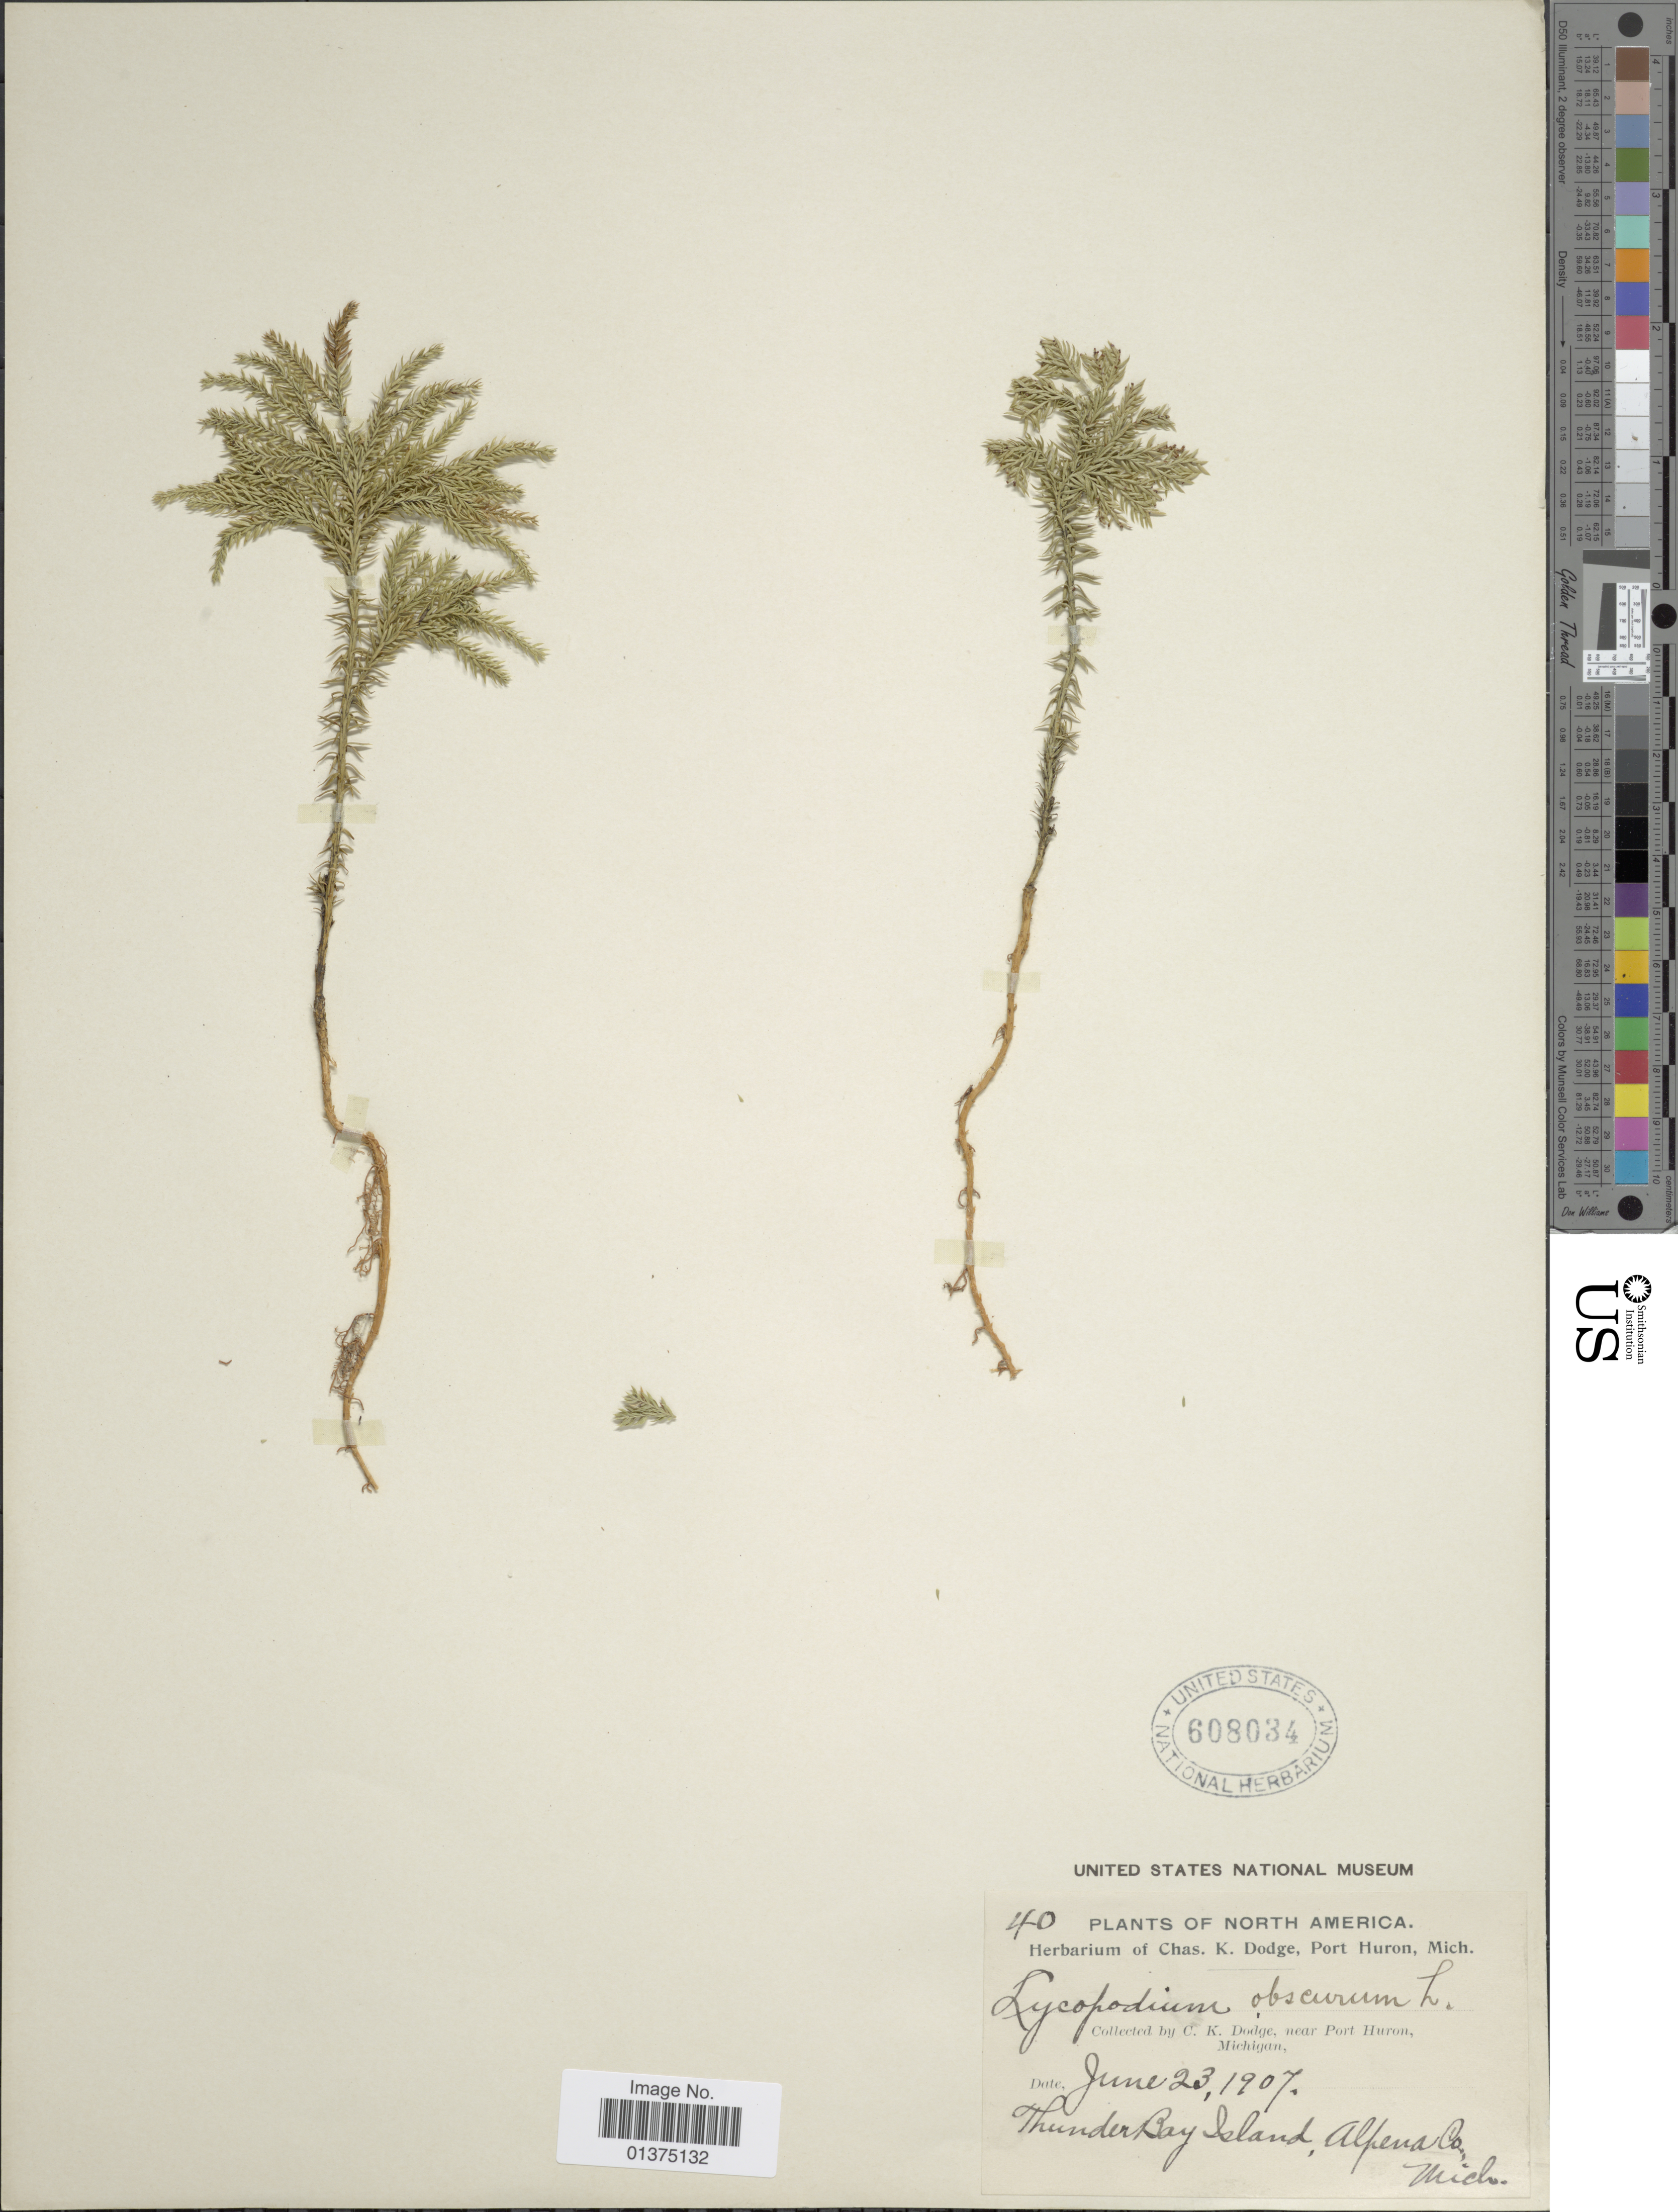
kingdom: Plantae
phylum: Tracheophyta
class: Lycopodiopsida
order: Lycopodiales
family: Lycopodiaceae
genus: Dendrolycopodium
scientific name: Dendrolycopodium dendroideum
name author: (Michx.) A. Haines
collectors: C. Dodge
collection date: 1907-06-23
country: United States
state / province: Michigan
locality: North America, Thunder bay Island, Alpena Co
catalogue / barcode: US 608034